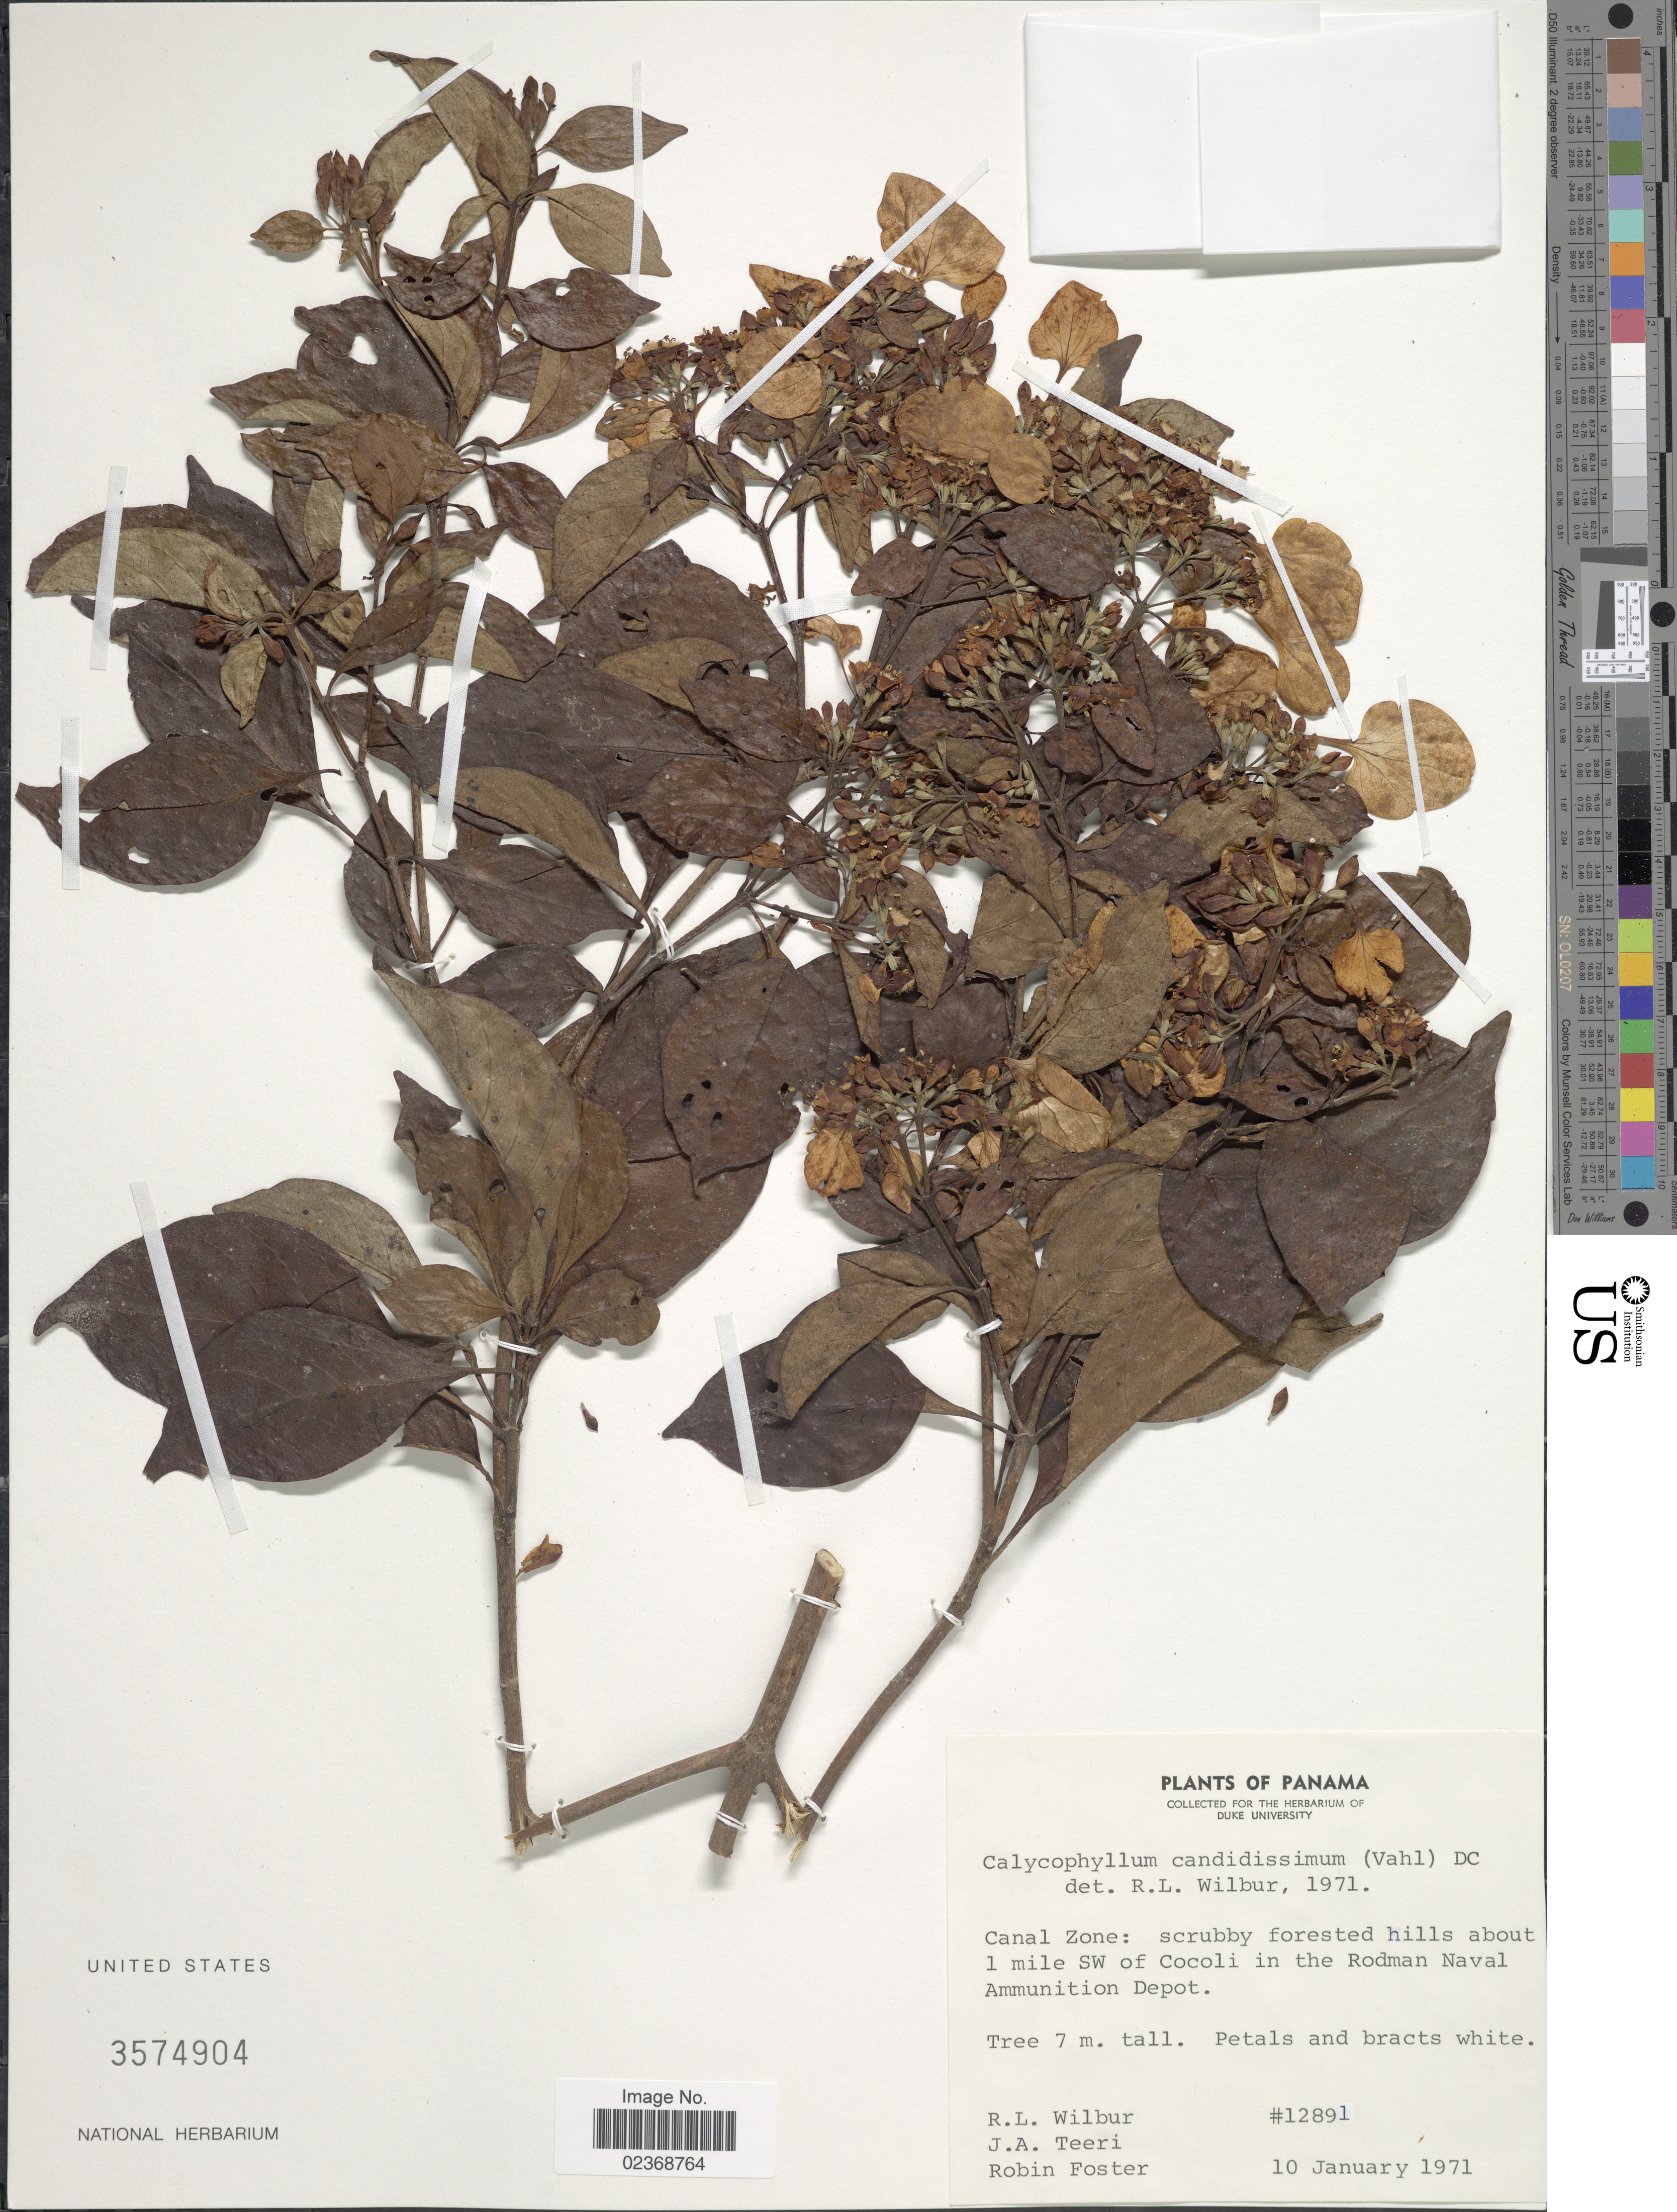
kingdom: Plantae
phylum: Tracheophyta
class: Magnoliopsida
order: Gentianales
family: Rubiaceae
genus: Calycophyllum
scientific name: Calycophyllum candidissimum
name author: (Vahl) DC.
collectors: R. L. Wilbur, J. Teeri & R. B. Foster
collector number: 12891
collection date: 1971-01-10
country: Panama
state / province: Panamá Oeste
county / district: Canal Zone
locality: scrubby forested hills about 1 mile SW of Cocoli in the Rodman Naval Ammunition Depot.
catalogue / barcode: US 3574904